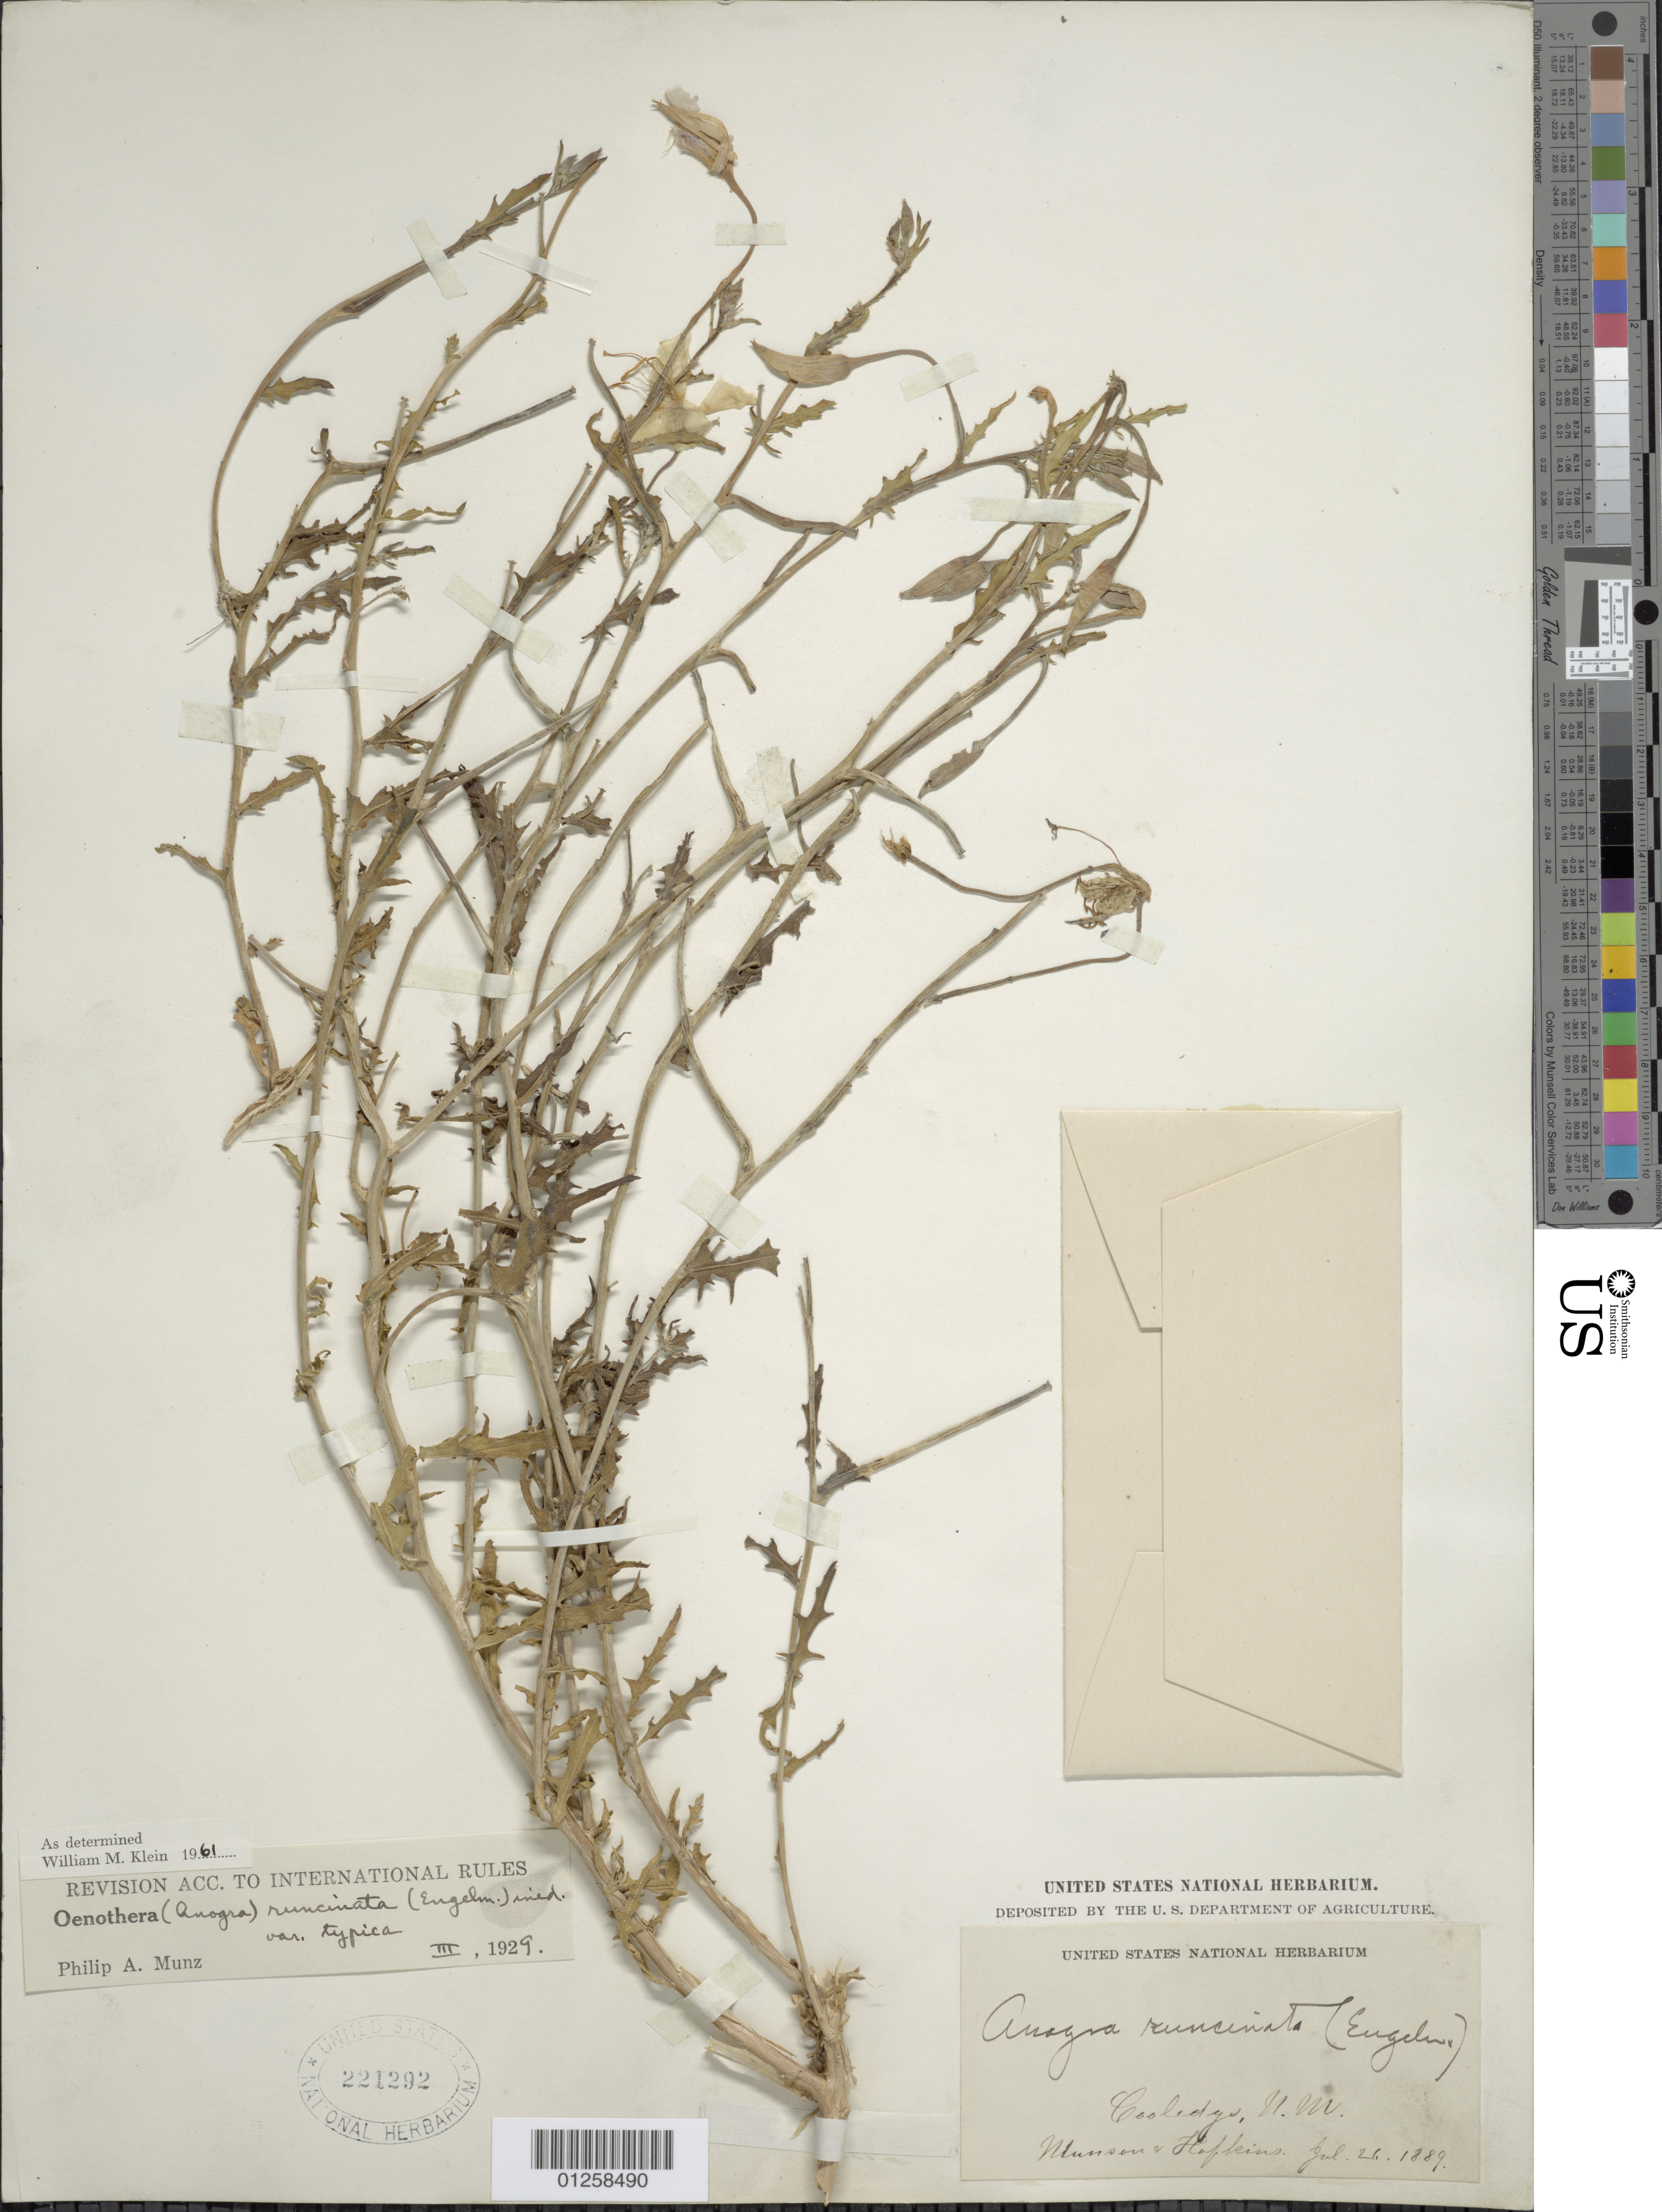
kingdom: Plantae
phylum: Tracheophyta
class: Magnoliopsida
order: Myrtales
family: Onagraceae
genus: Oenothera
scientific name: Oenothera pallida subsp. runcinata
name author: (Engelm.) Munz & W.M. Klein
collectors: T. V. Munson & -. Hopkins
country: United States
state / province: New Mexico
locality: Coolidge.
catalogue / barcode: US 221292